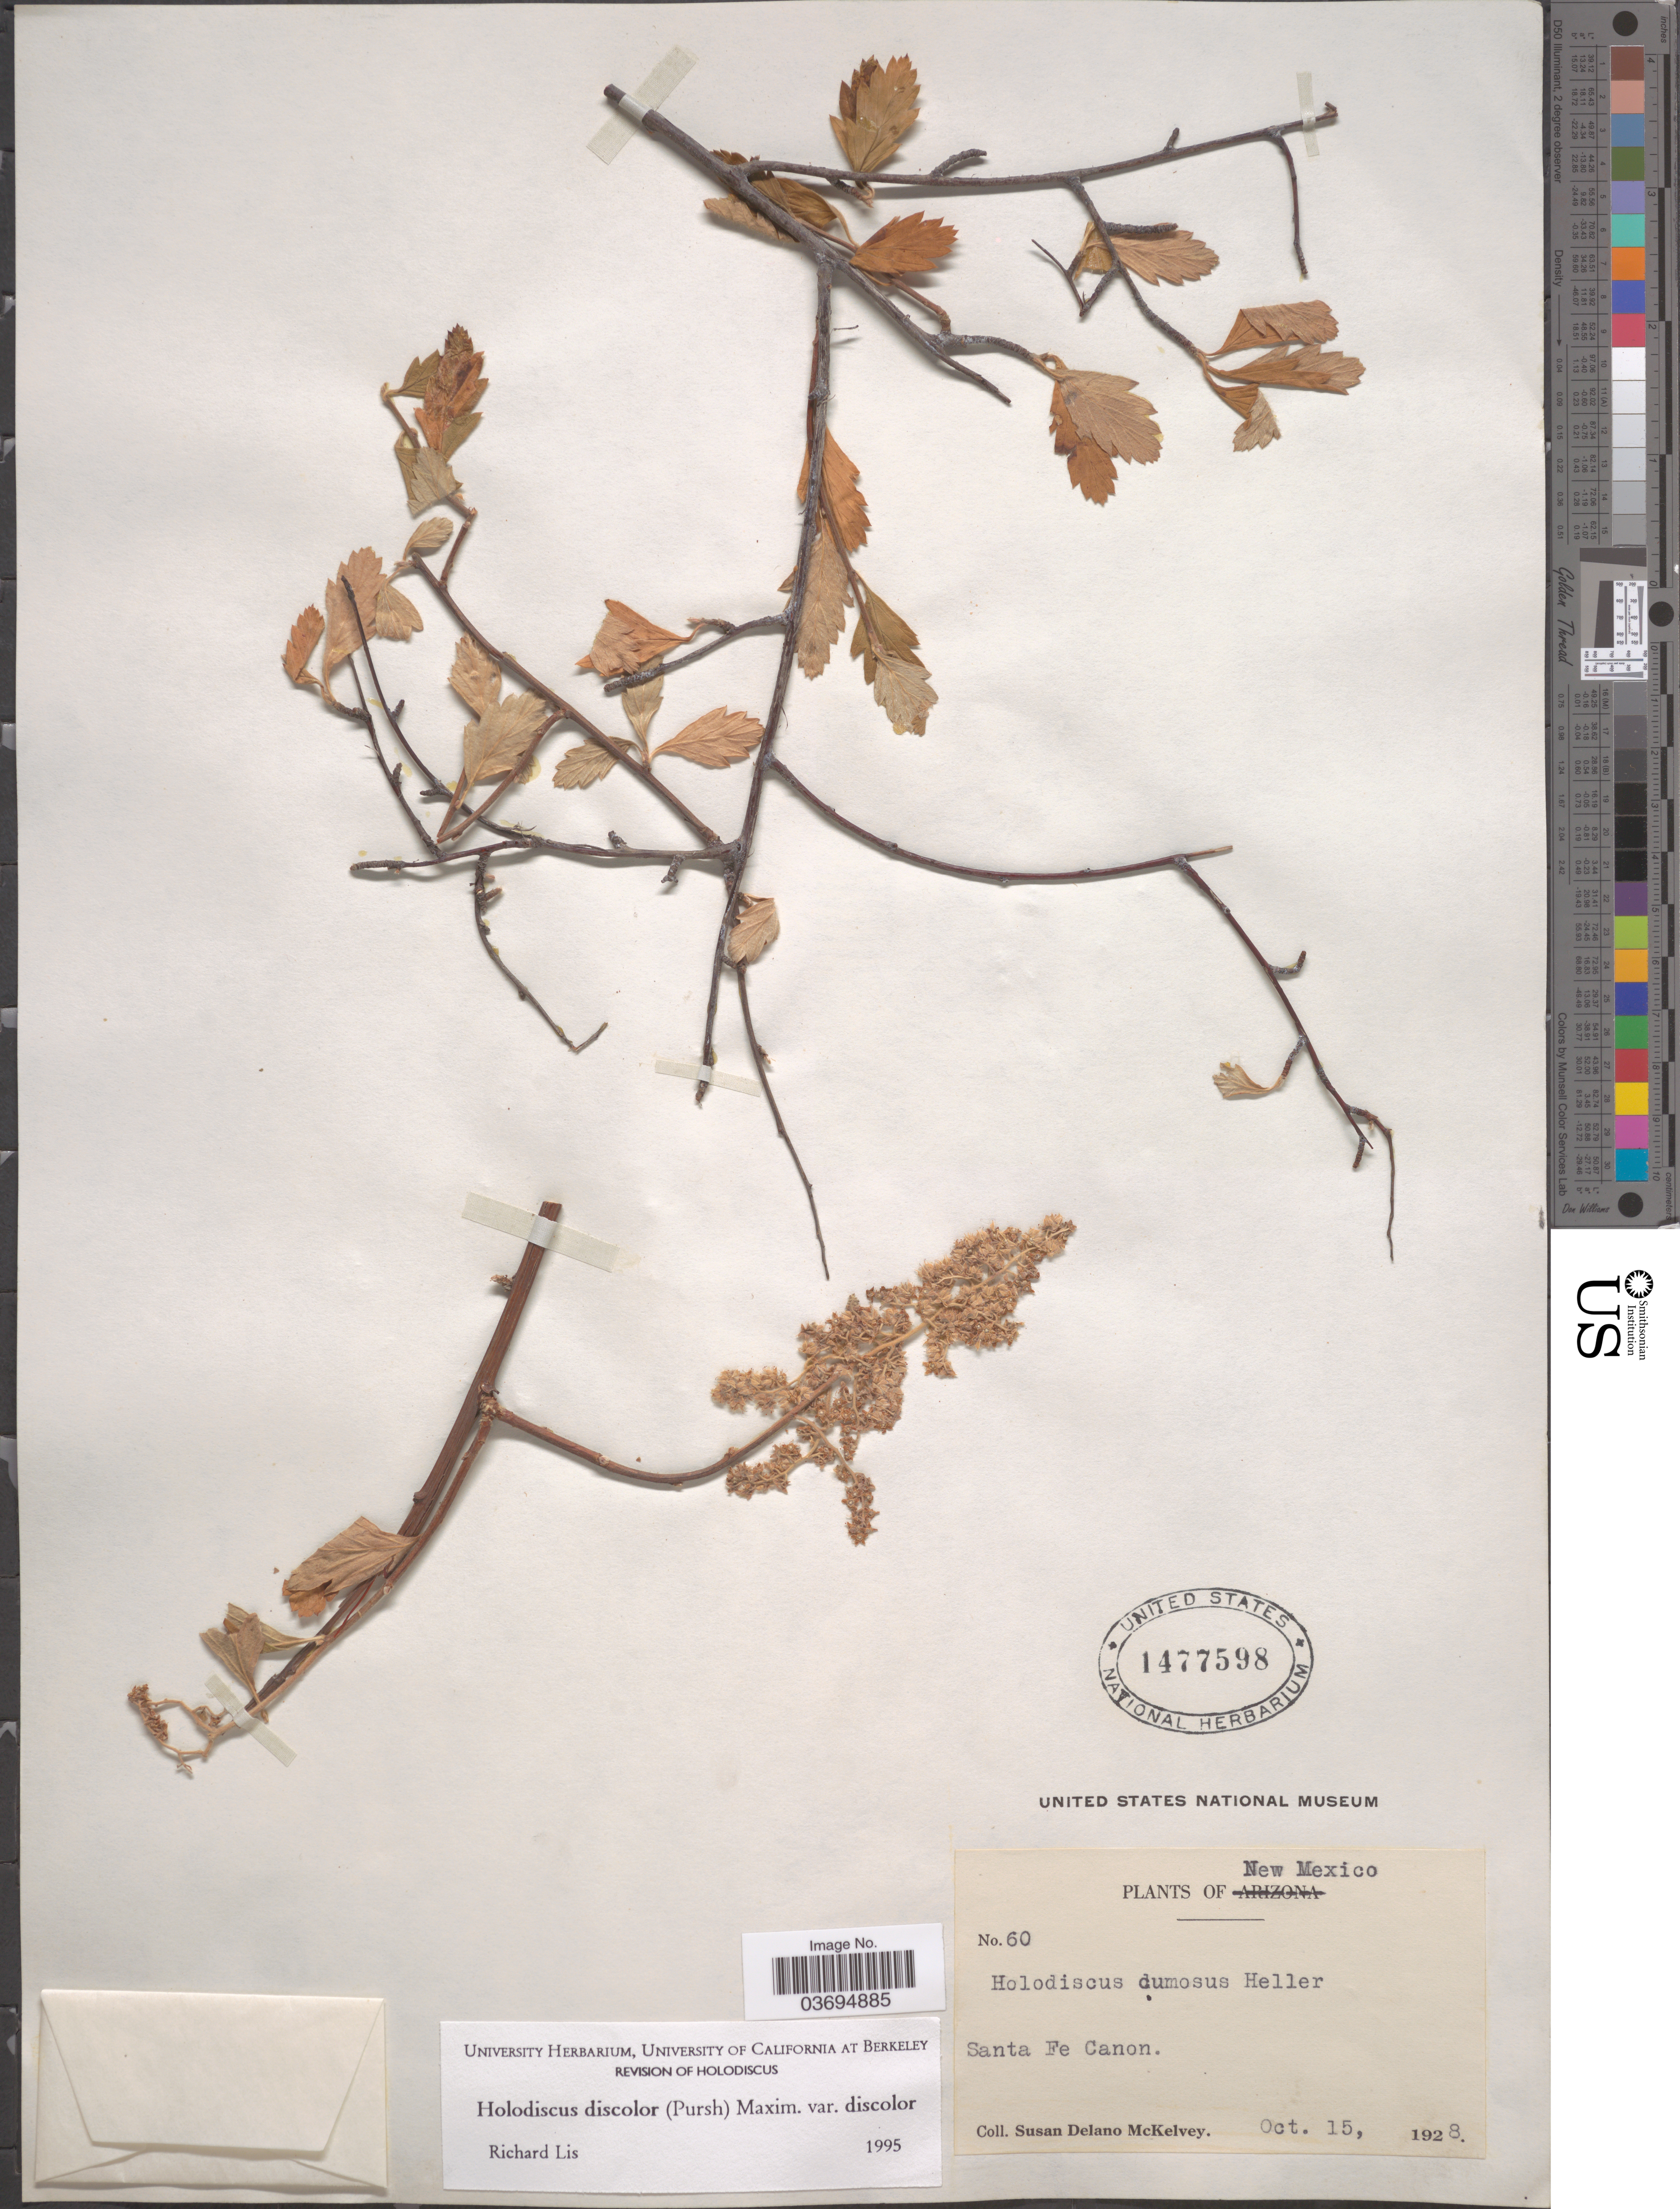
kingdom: Plantae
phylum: Tracheophyta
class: Magnoliopsida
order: Rosales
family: Rosaceae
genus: Holodiscus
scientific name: Holodiscus discolor var. discolor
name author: (Pursh) Maxim.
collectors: S. A. McKelvey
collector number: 60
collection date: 1928-10-15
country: United States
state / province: New Mexico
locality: Santa Fe Canon.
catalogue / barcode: US 1477598